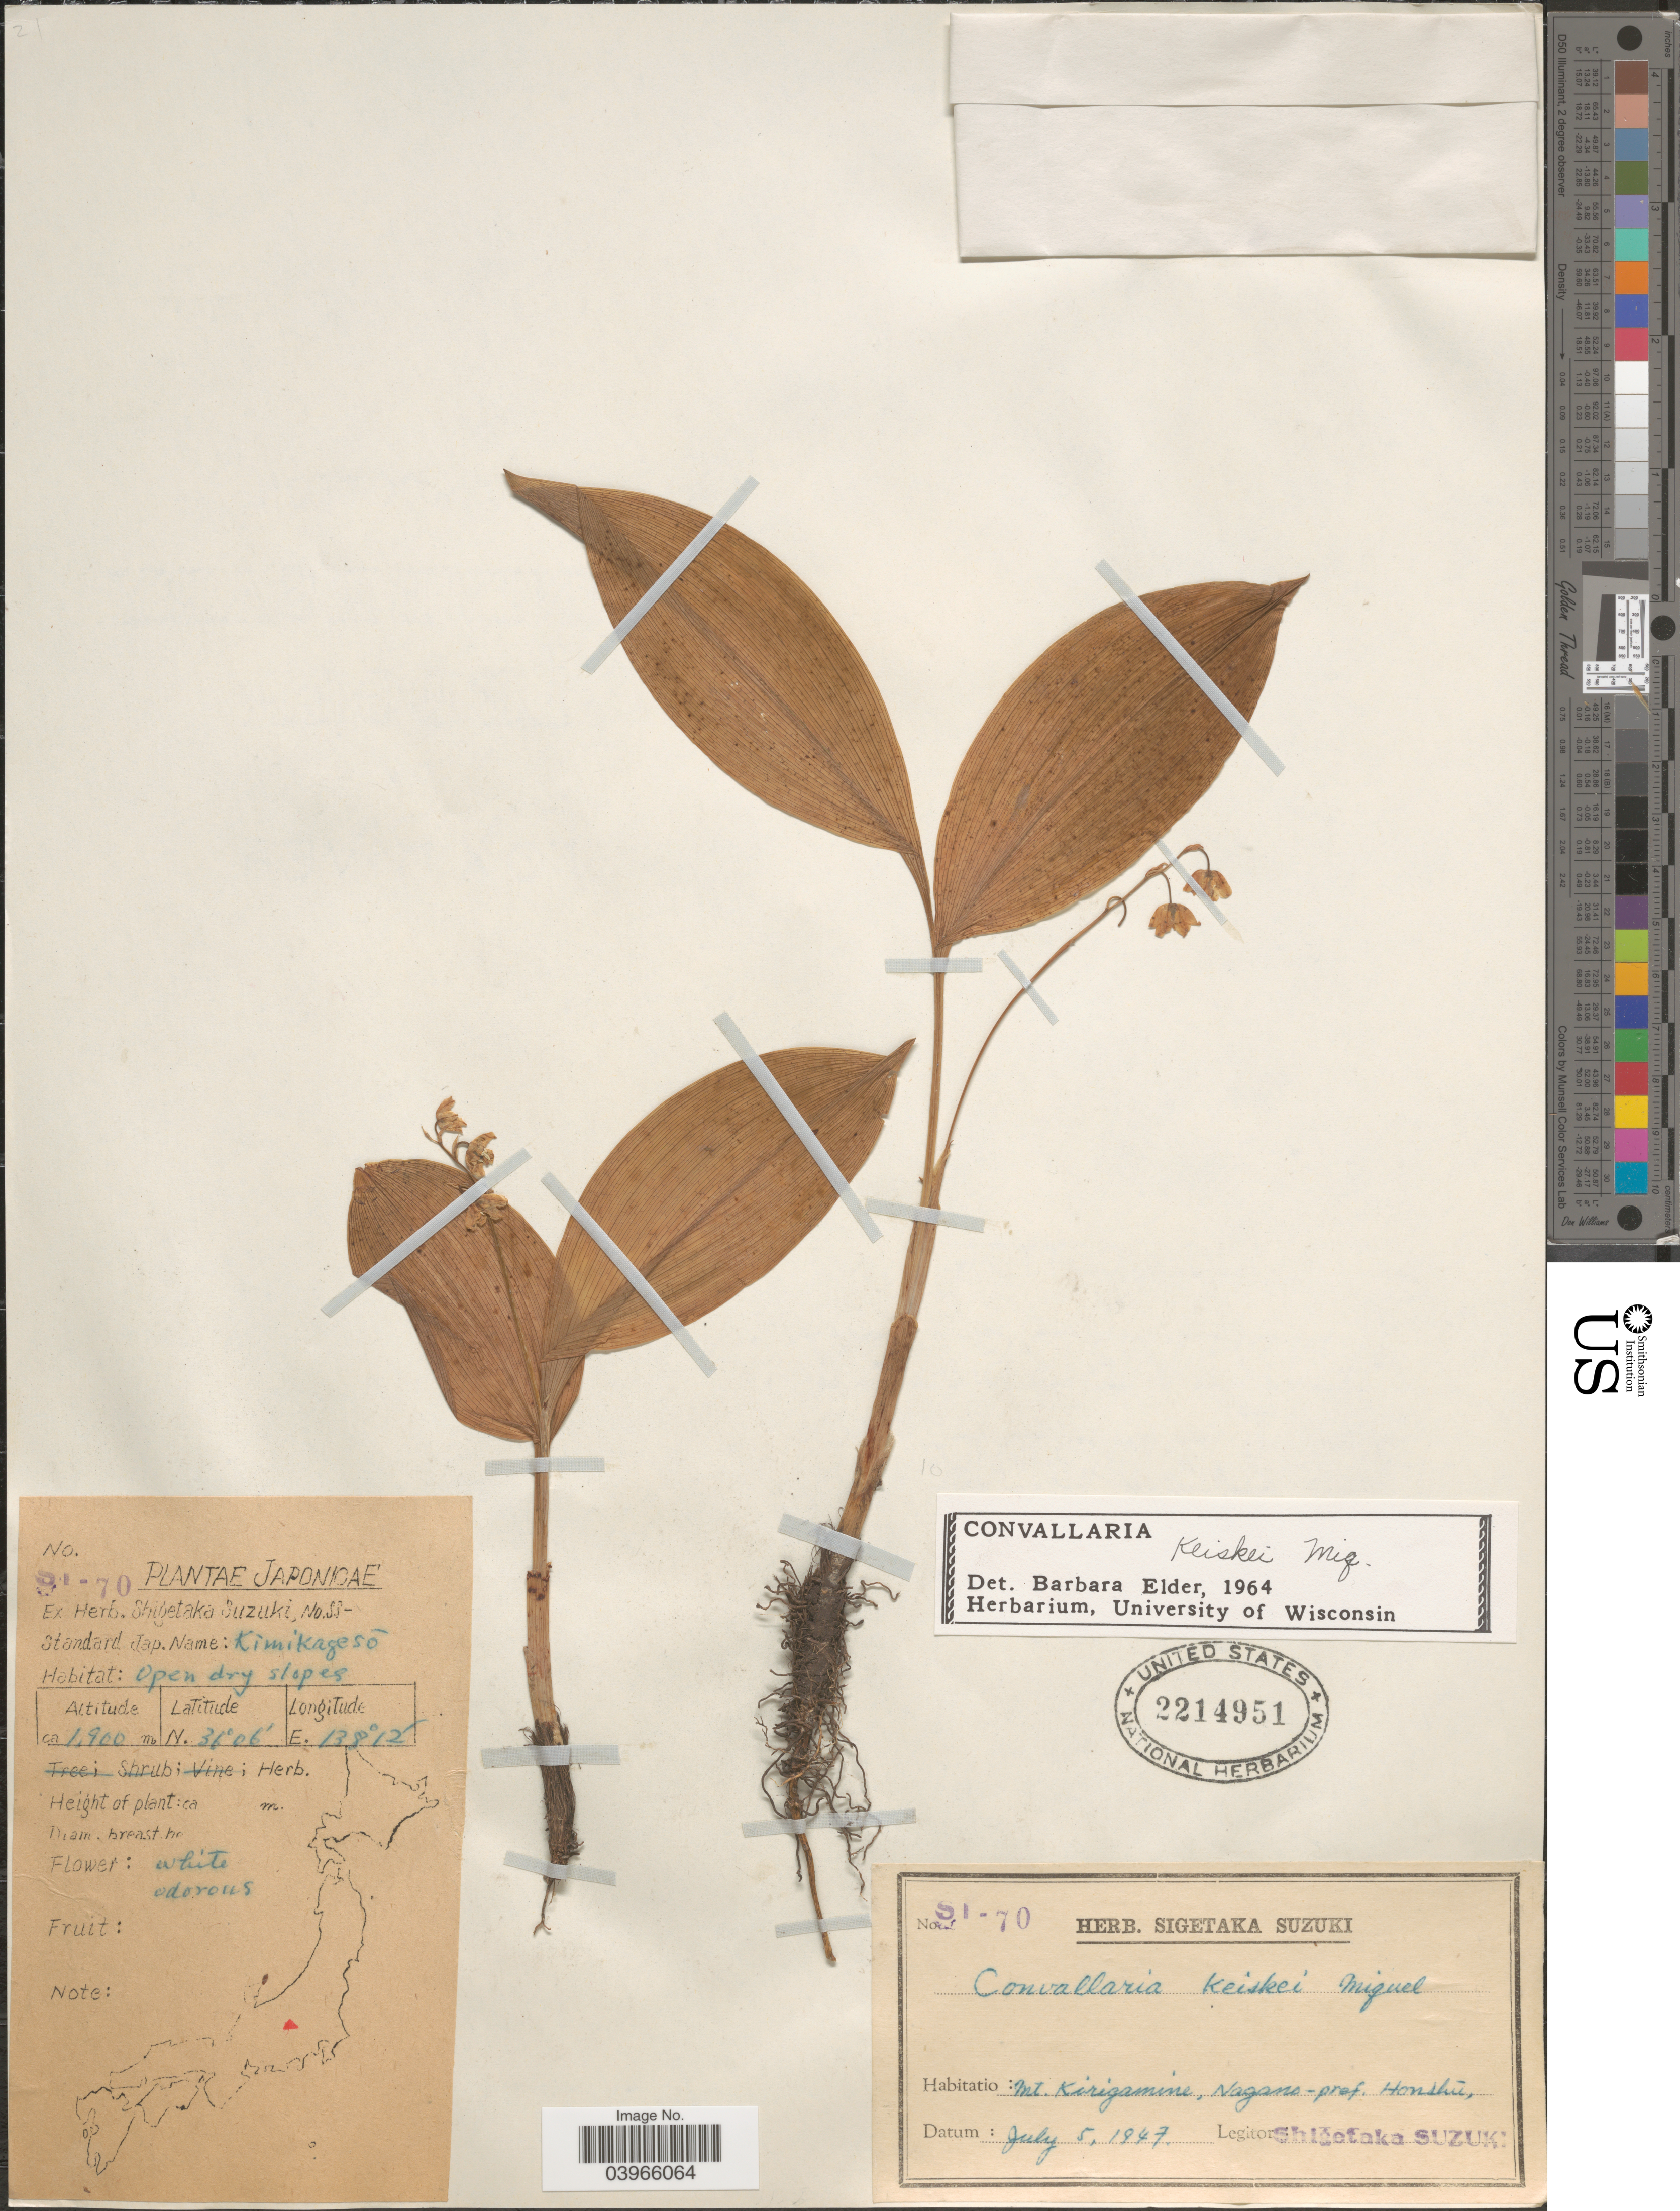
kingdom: Plantae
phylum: Tracheophyta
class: Liliopsida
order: Asparagales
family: Asparagaceae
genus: Convallaria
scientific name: Convallaria keiskei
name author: Miq.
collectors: S. Suzuki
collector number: SI-70*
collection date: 1947-07-05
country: Japan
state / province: Nagano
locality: Mt. Kirigamine, Nagano-pref. Honshu.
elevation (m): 1900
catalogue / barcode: US 2214951